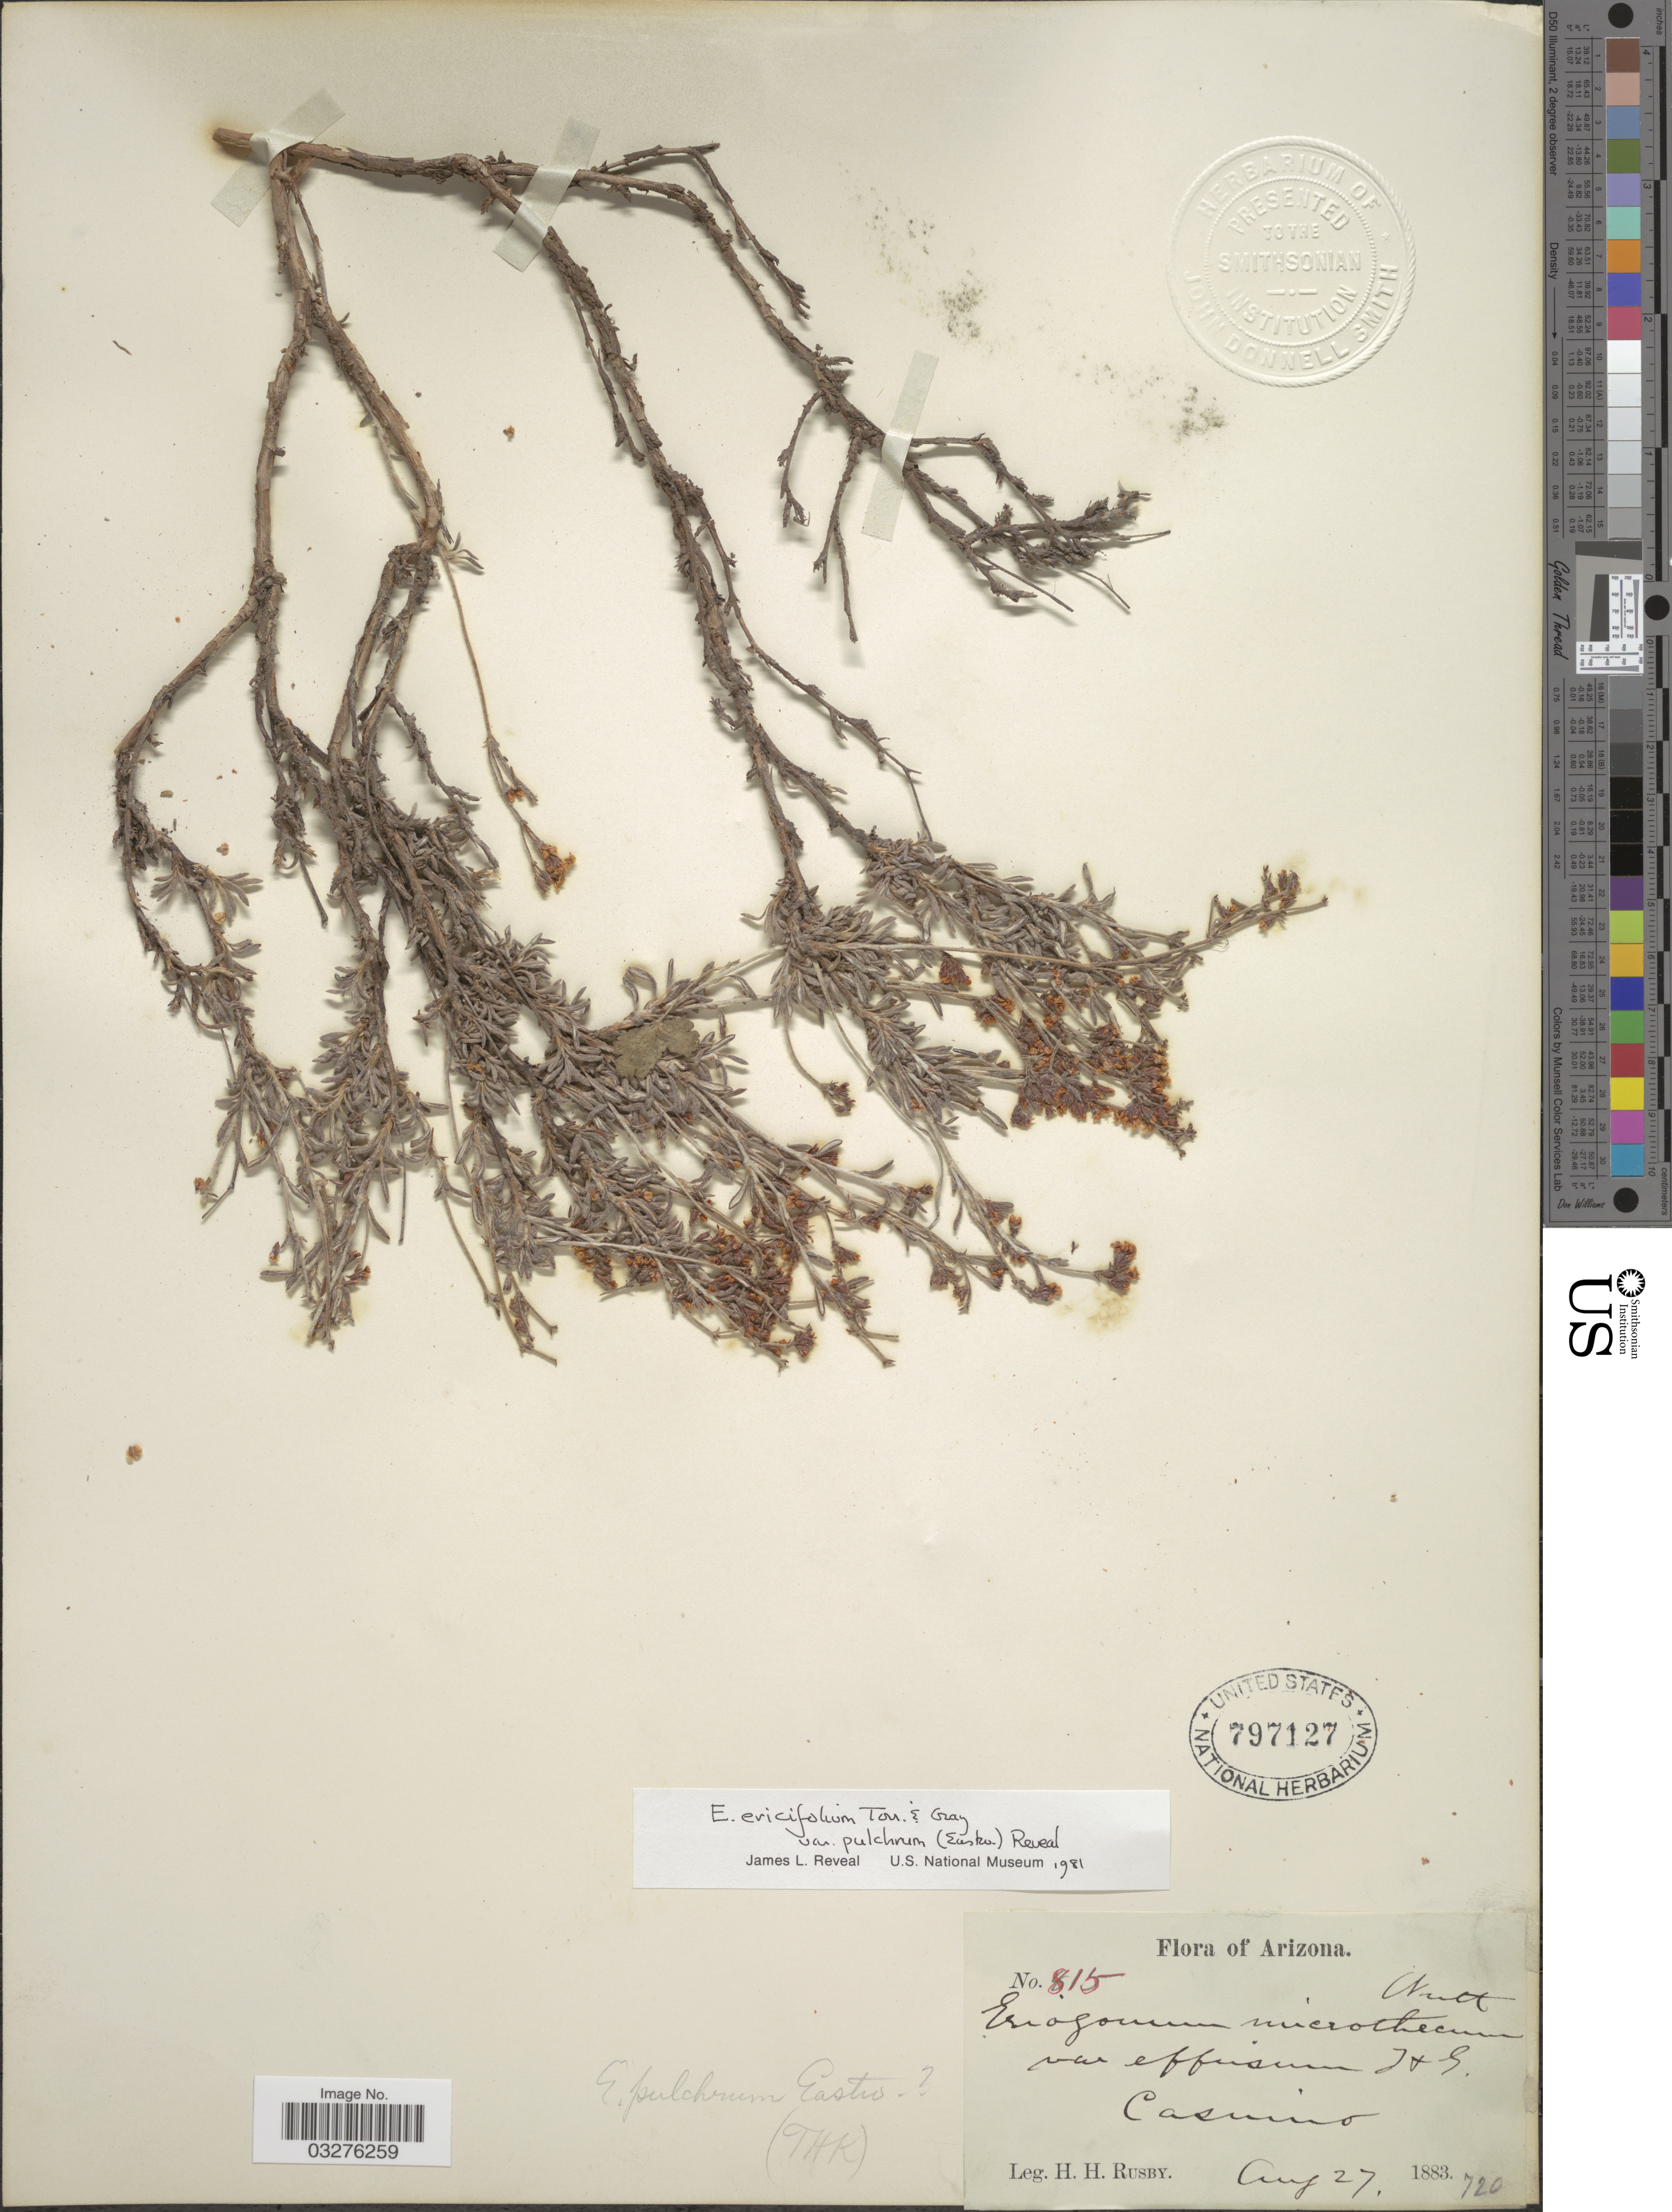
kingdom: Plantae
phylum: Tracheophyta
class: Magnoliopsida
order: Caryophyllales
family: Polygonaceae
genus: Eriogonum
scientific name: Eriogonum ericifolium var. pulchrum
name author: (Eastw.) Reveal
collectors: H. H. Rusby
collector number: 815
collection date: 1883-08-27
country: United States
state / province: Arizona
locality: Casnino.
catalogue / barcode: US 797127